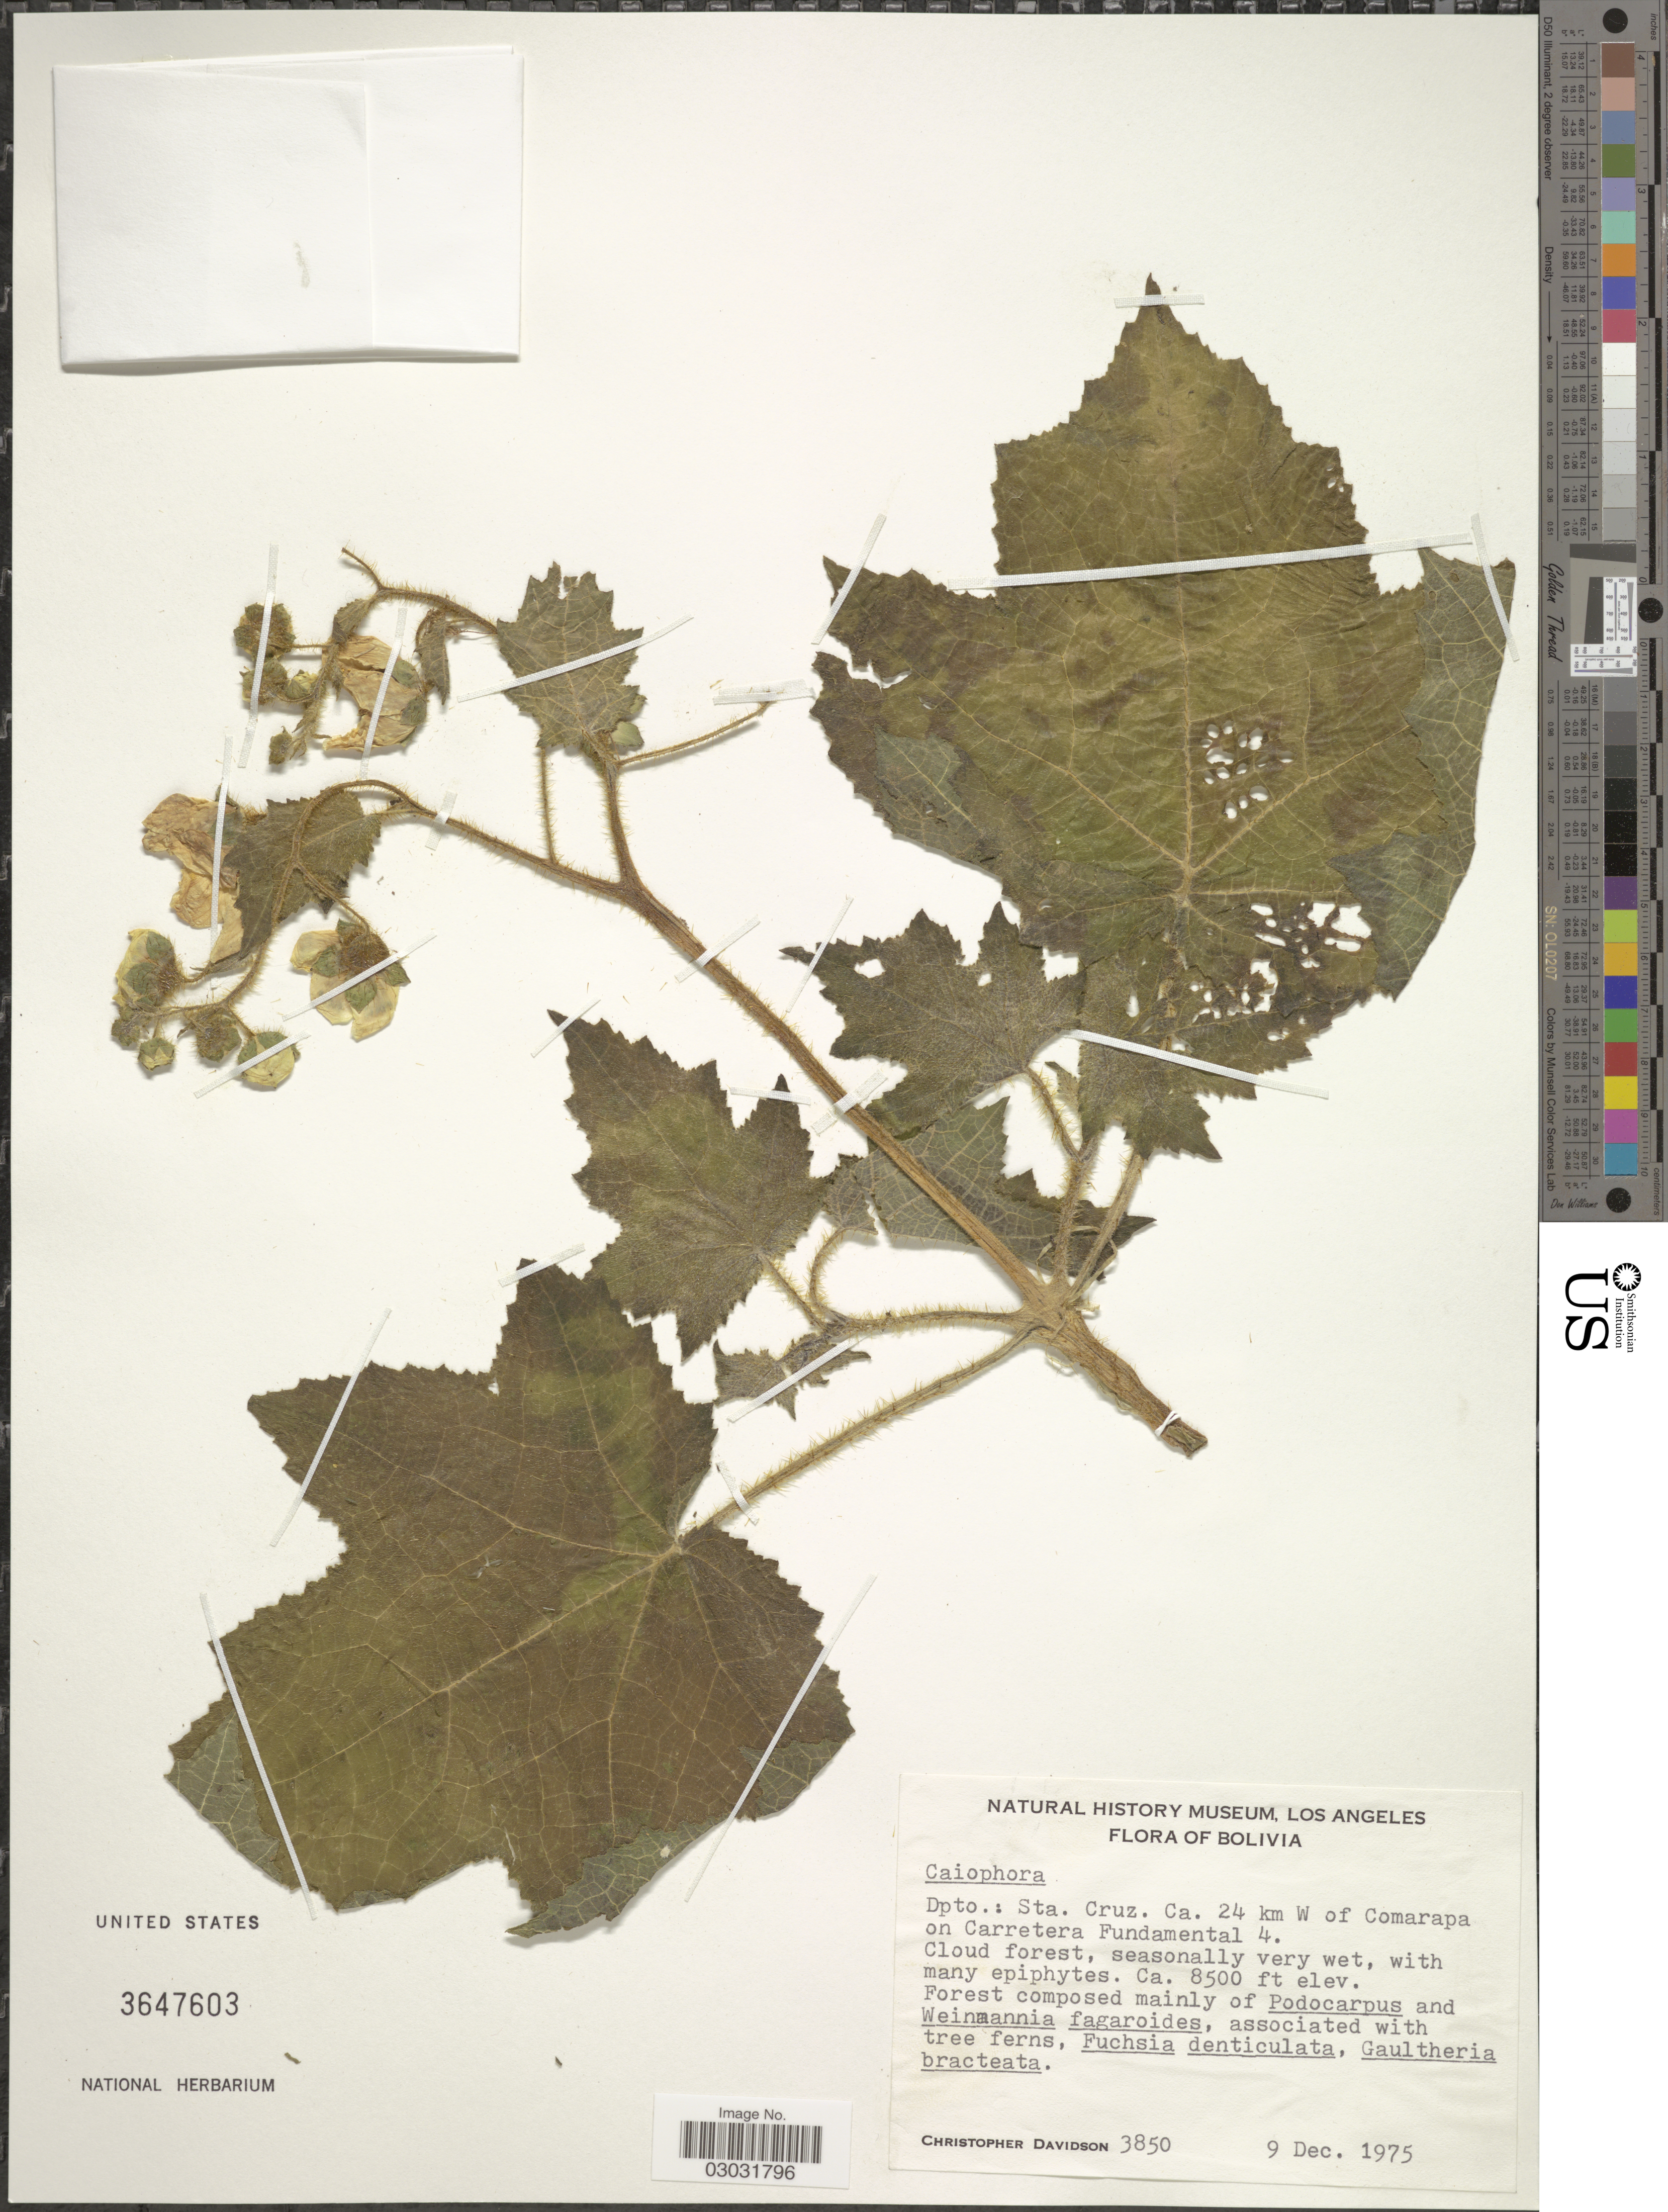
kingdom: Plantae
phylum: Tracheophyta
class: Magnoliopsida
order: Cornales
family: Loasaceae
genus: Caiophora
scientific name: Caiophora sp.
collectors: C. Davidson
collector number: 3850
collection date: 1975-12-09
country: Bolivia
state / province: Santa Cruz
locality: Dpto.: Sta. Cruz. Ca. 24 km W of Comarapa on Carretera Fundamental 4.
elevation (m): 2591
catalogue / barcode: US 3647603